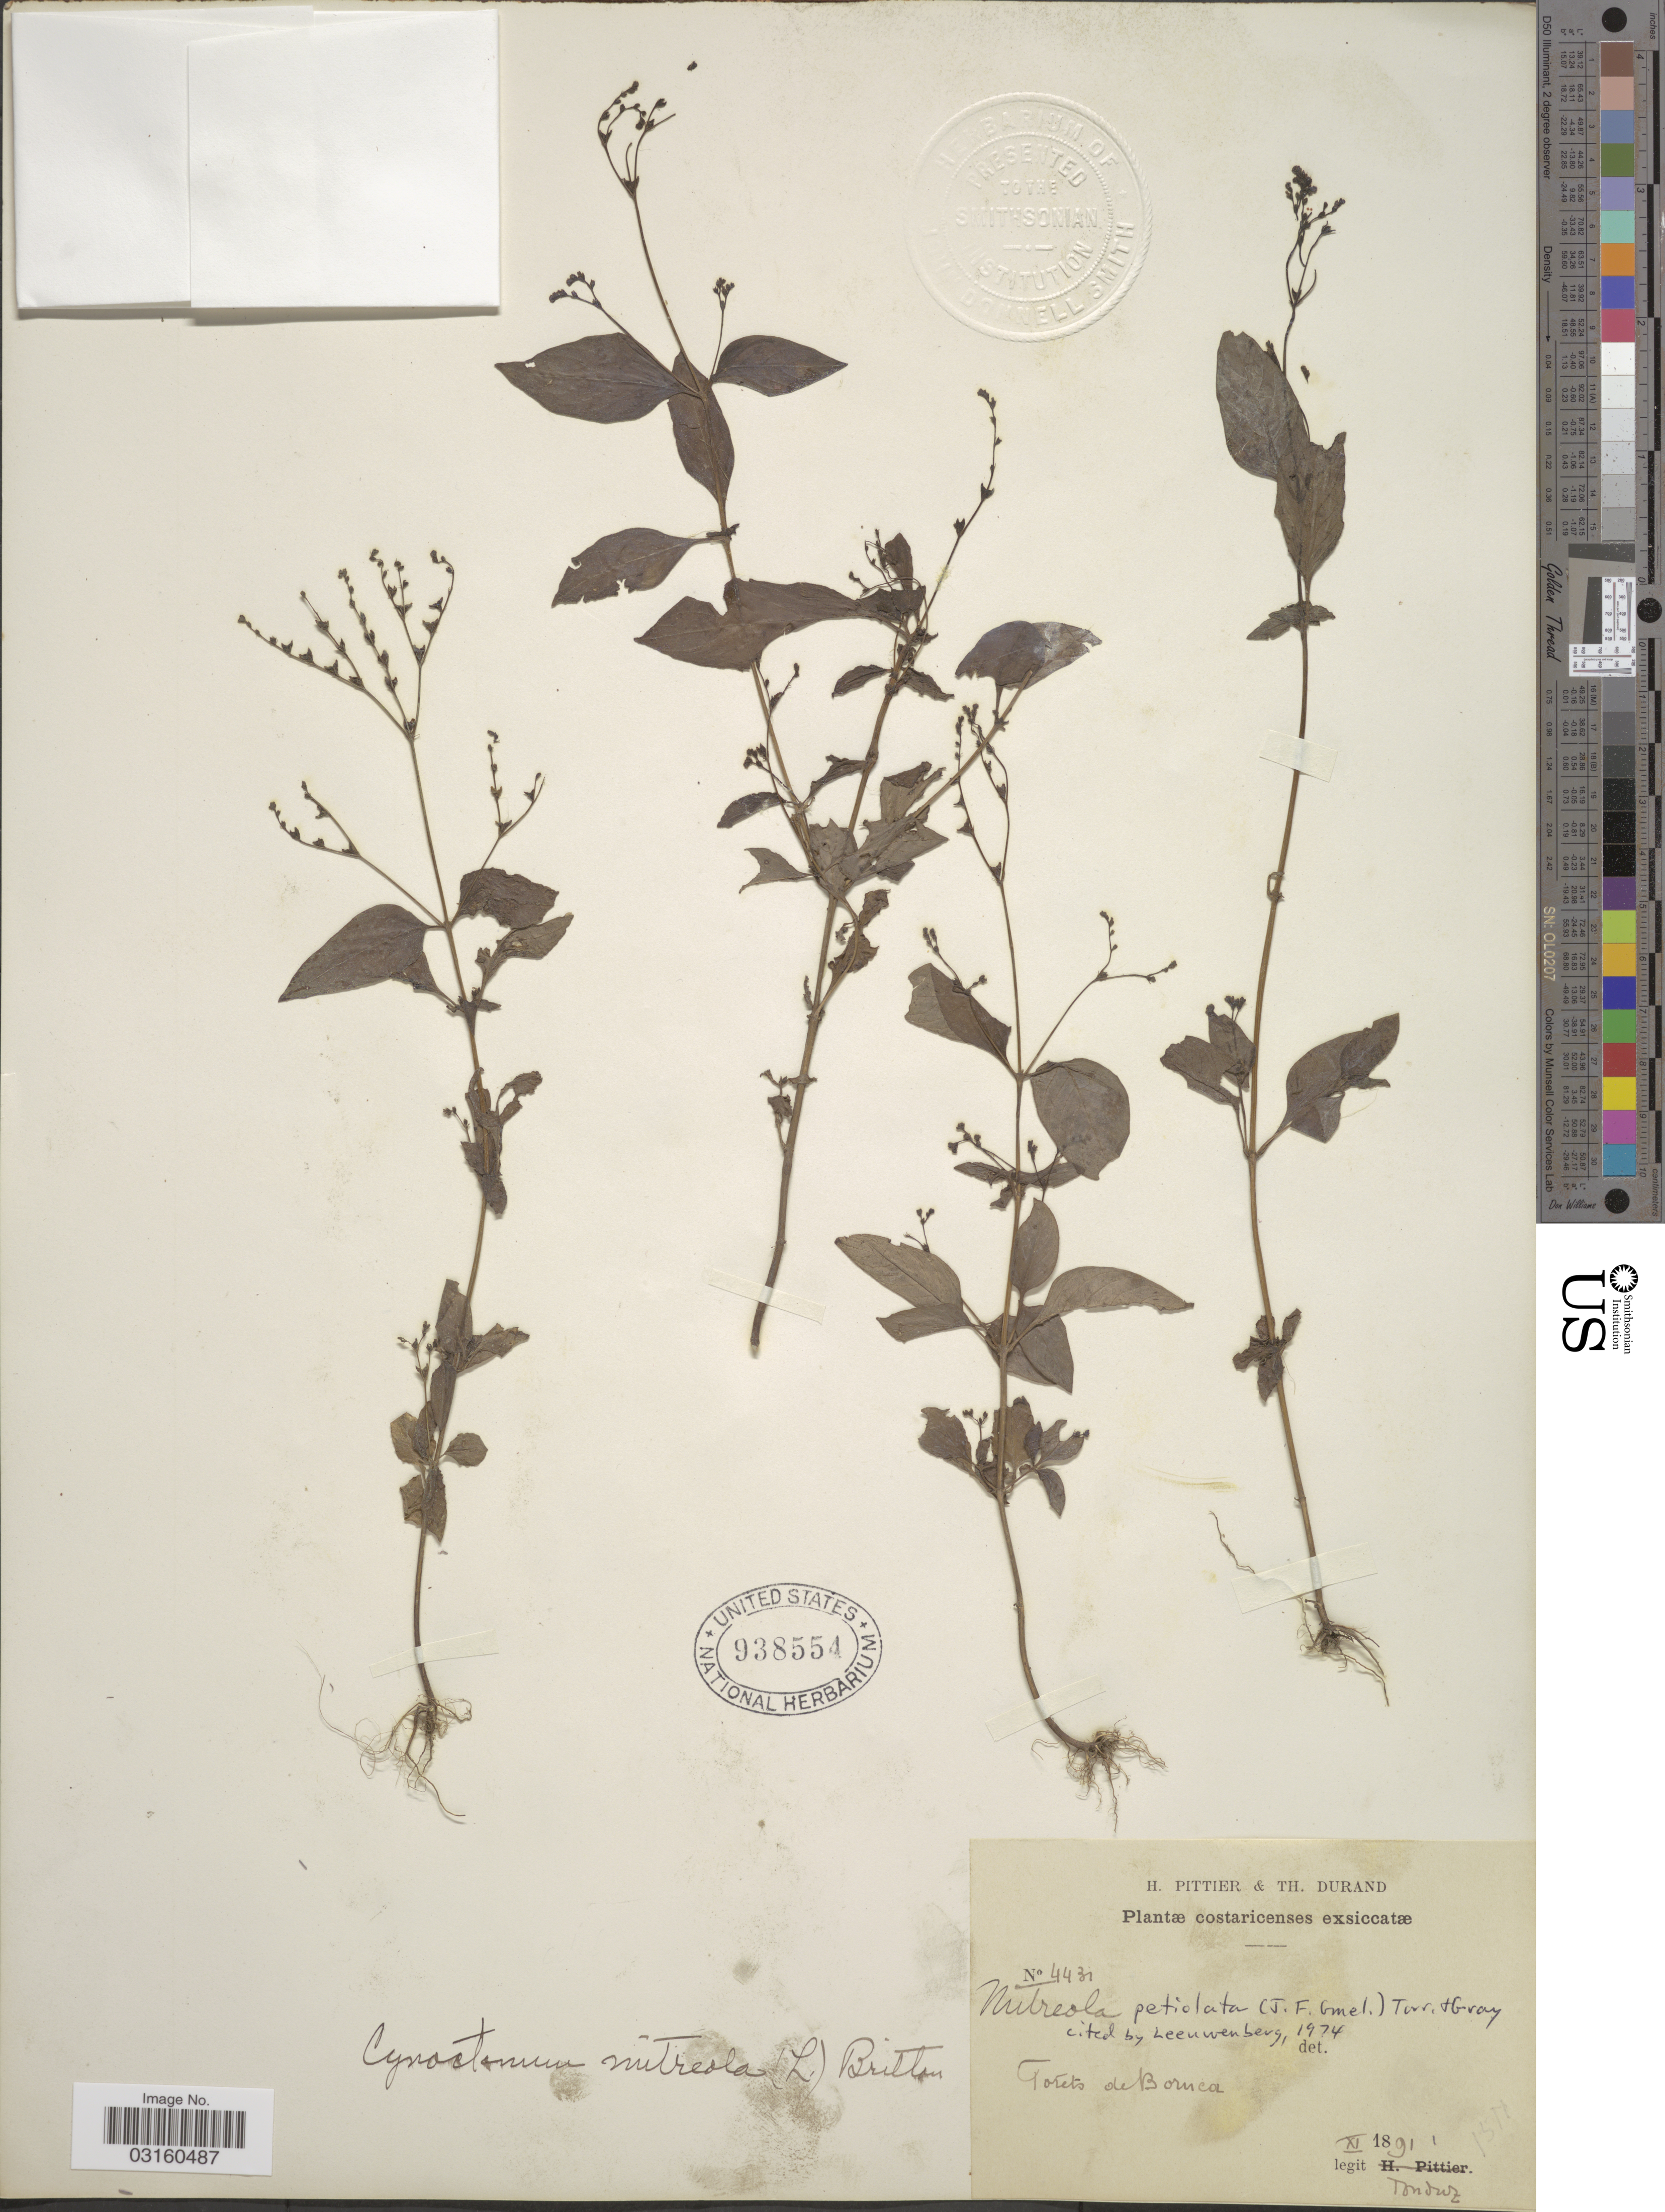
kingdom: Plantae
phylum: Tracheophyta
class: Magnoliopsida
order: Gentianales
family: Loganiaceae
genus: Mitreola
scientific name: Mitreola petiolata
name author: (J.F. Gmel.) Torr. & A. Gray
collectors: Tonduz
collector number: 4431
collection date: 1891-11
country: Costa Rica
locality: Costaricenses. Foréts de Boruca.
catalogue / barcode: US 938554